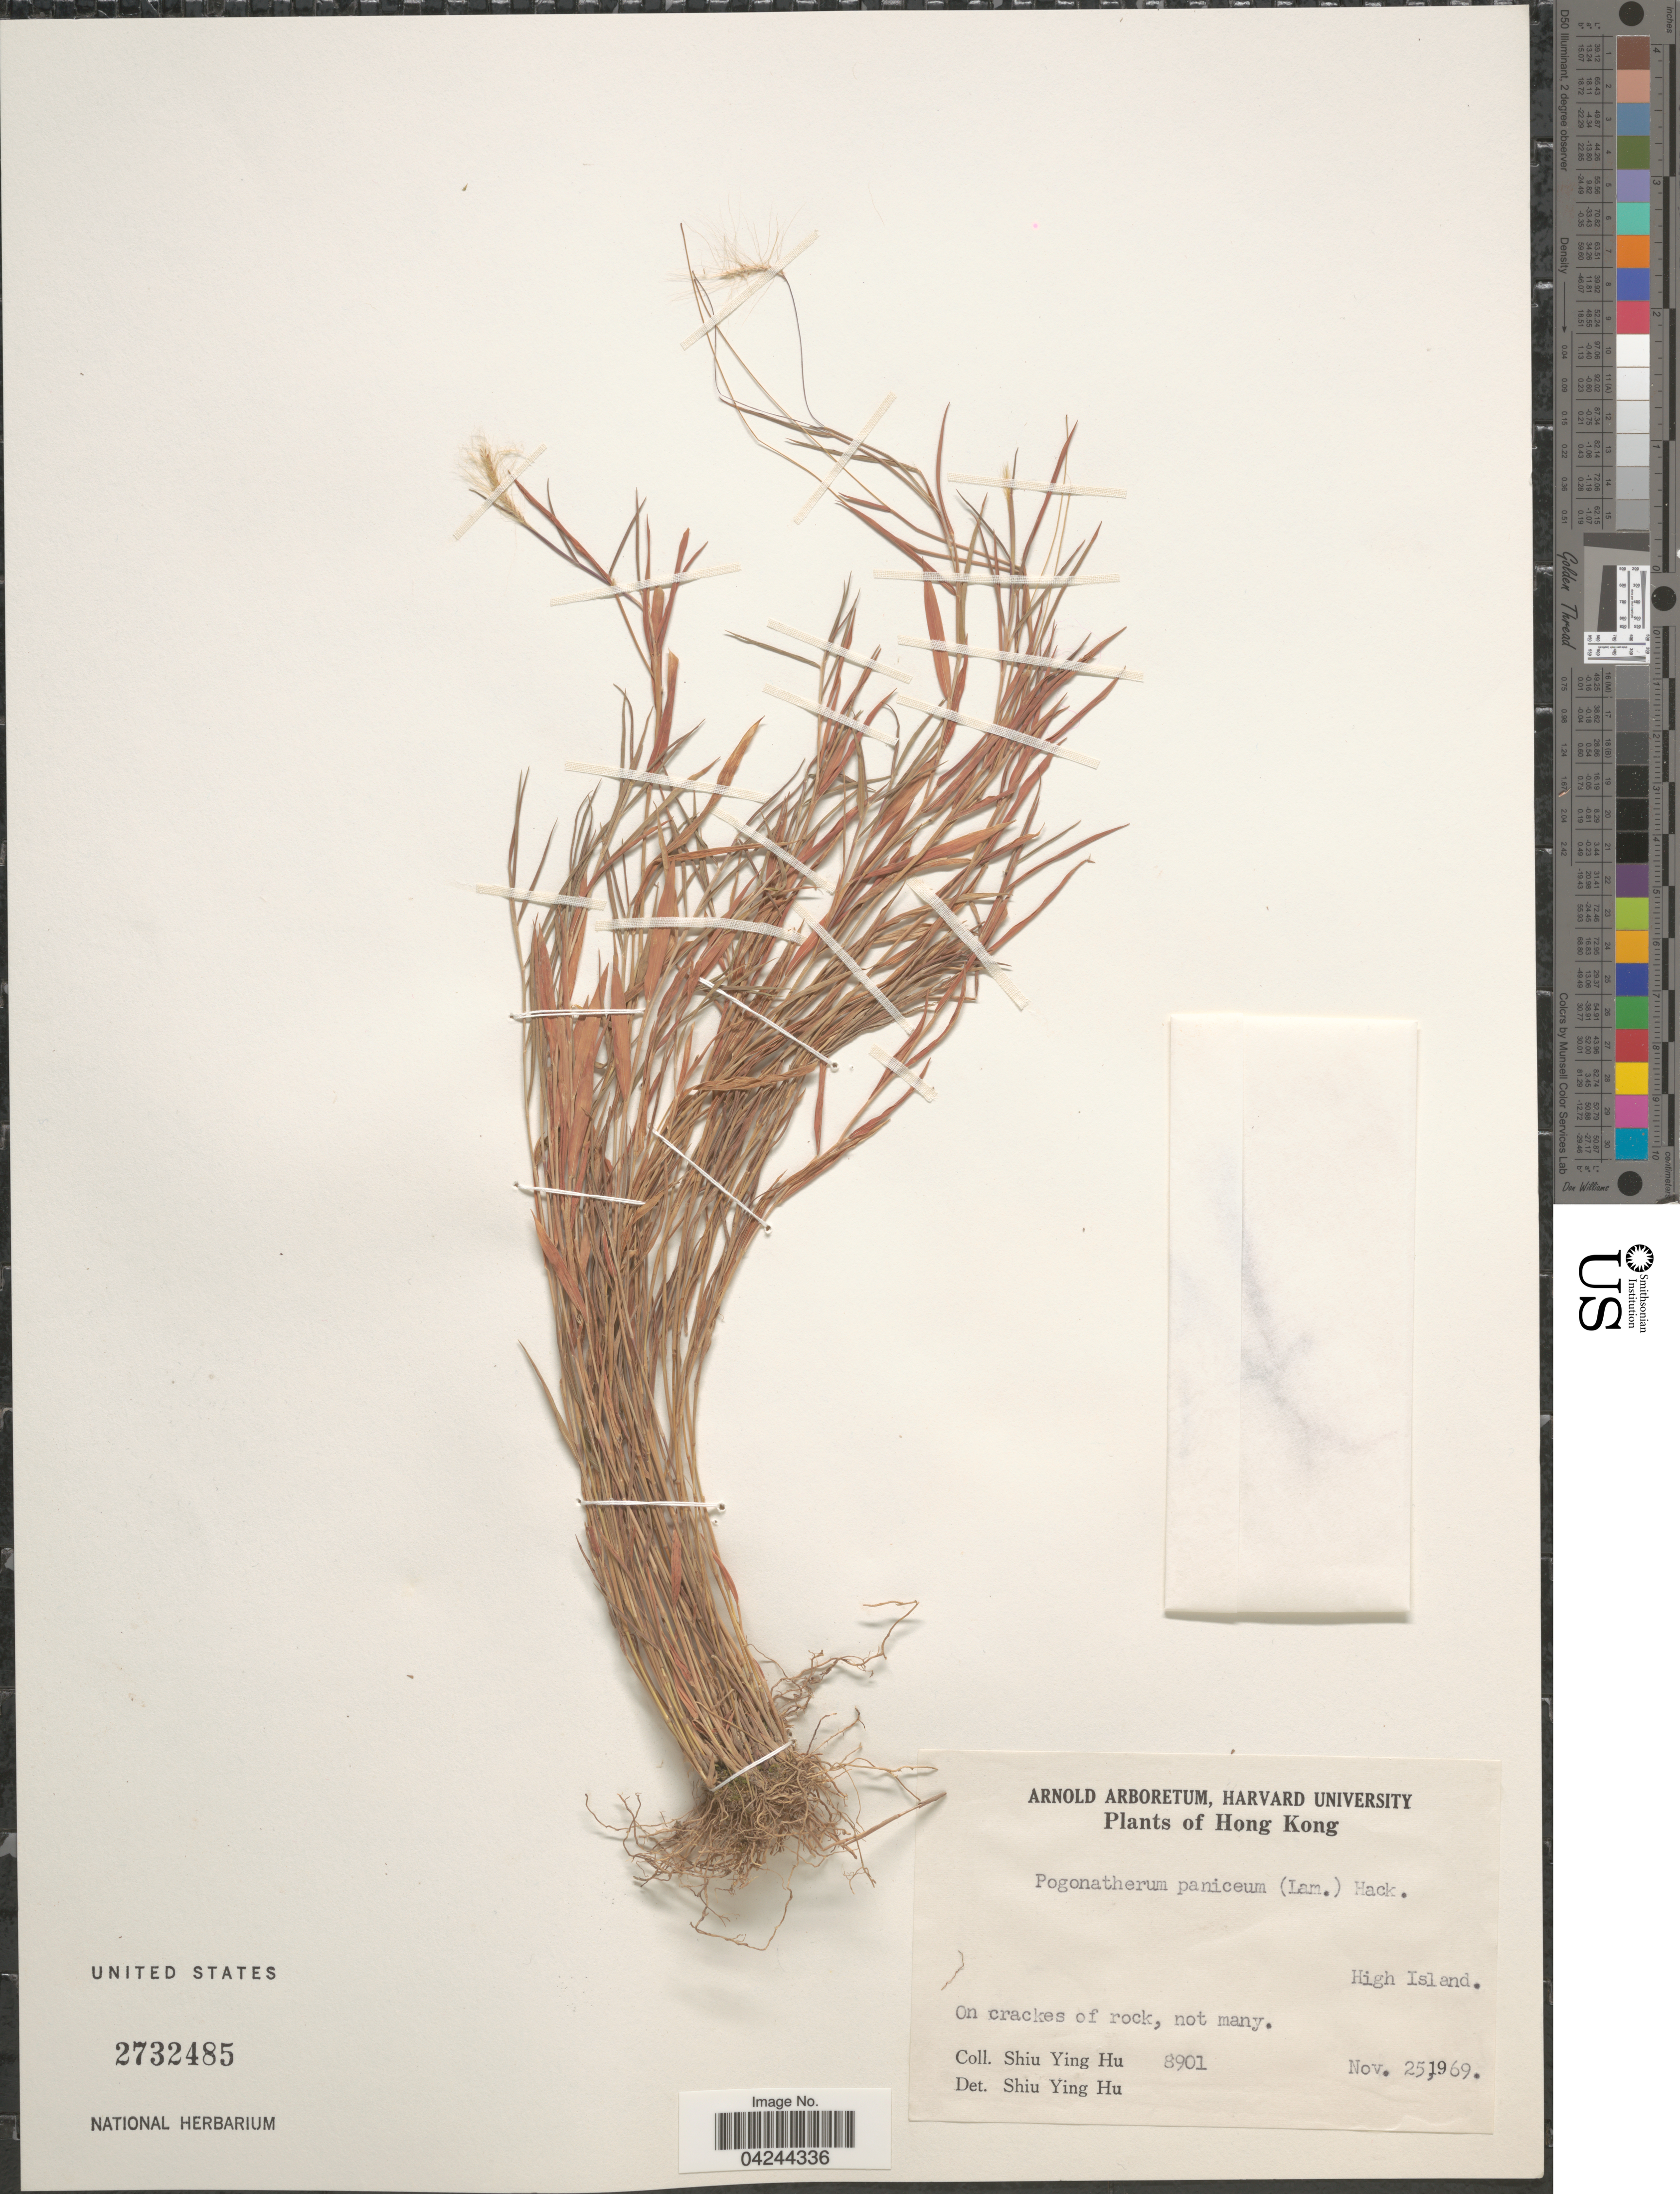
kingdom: Plantae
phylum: Tracheophyta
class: Liliopsida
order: Poales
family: Poaceae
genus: Pogonatherum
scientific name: Pogonatherum crinitum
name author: (Thunb.) Kunth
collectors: S. Y. Hu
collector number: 8901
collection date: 1969-11-25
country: China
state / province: Hong Kong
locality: High Island.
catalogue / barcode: US 2732485